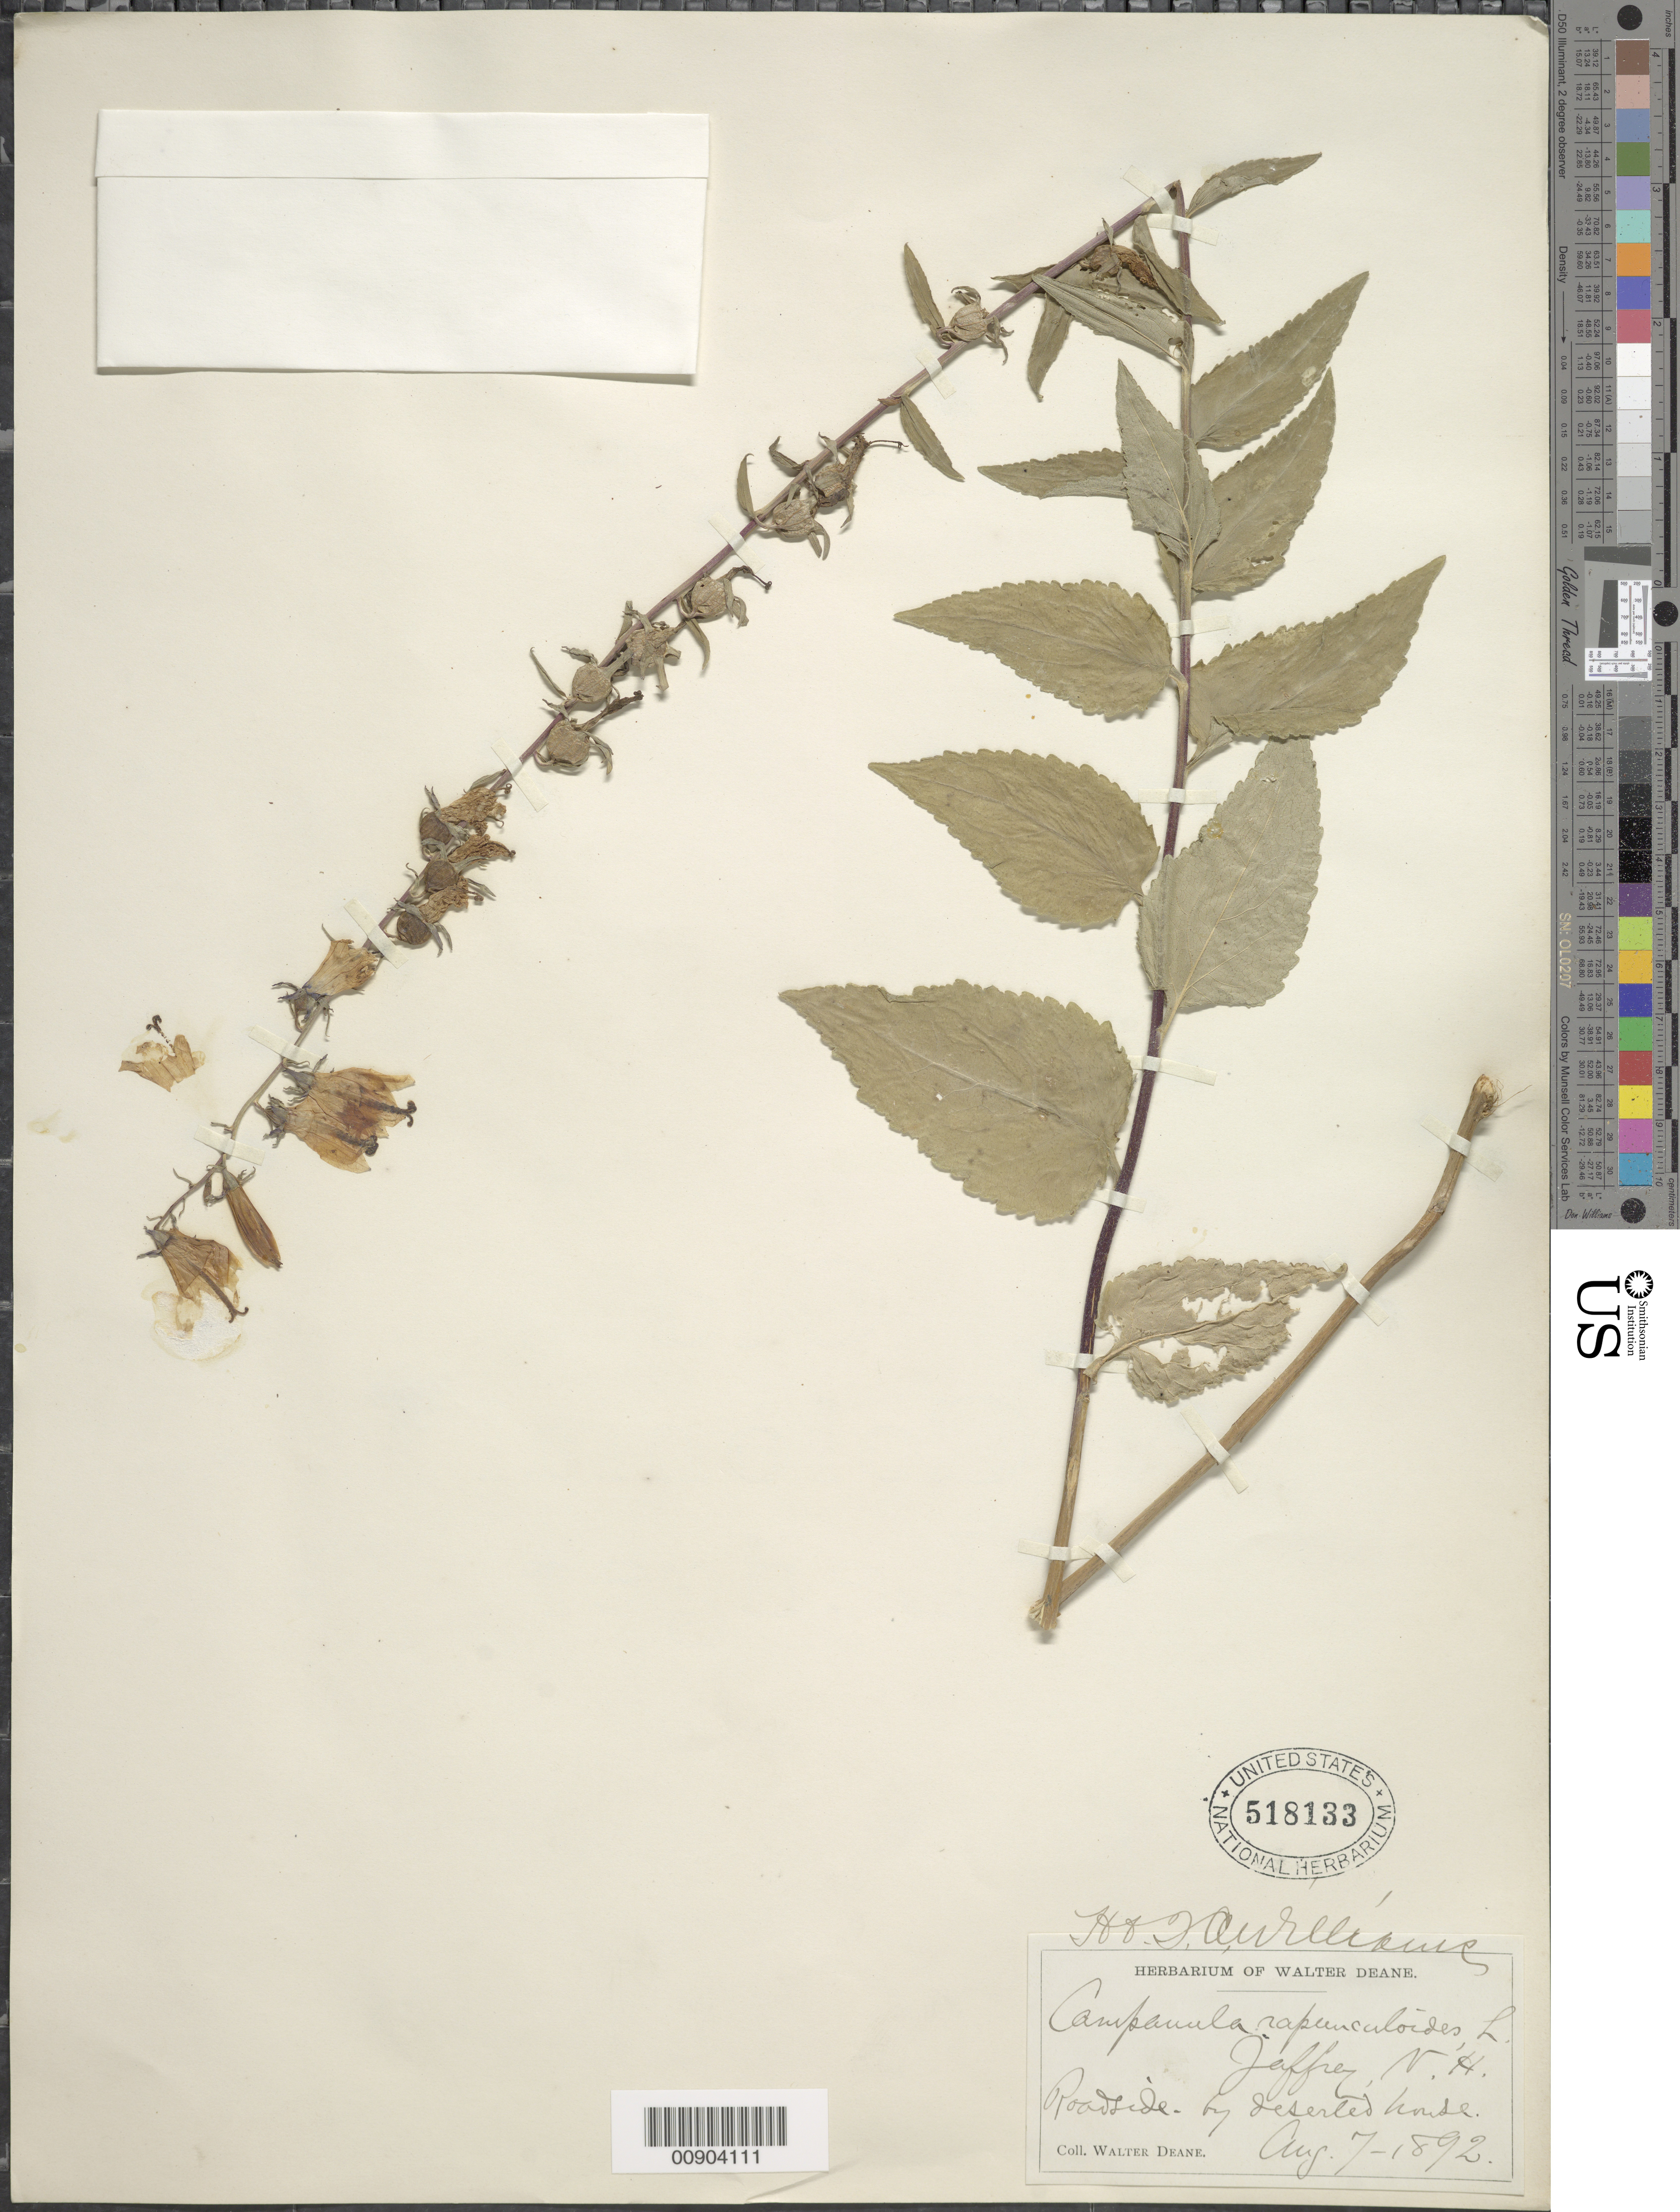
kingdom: Plantae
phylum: Tracheophyta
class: Magnoliopsida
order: Asterales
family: Campanulaceae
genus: Campanula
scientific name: Campanula rapunculoides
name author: L.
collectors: W. Deane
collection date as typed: Aug. 7, 1892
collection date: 1892-08-07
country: United States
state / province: New Hampshire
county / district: Cheshire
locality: Jaffrey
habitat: Roadside by deserted house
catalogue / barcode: US 518133